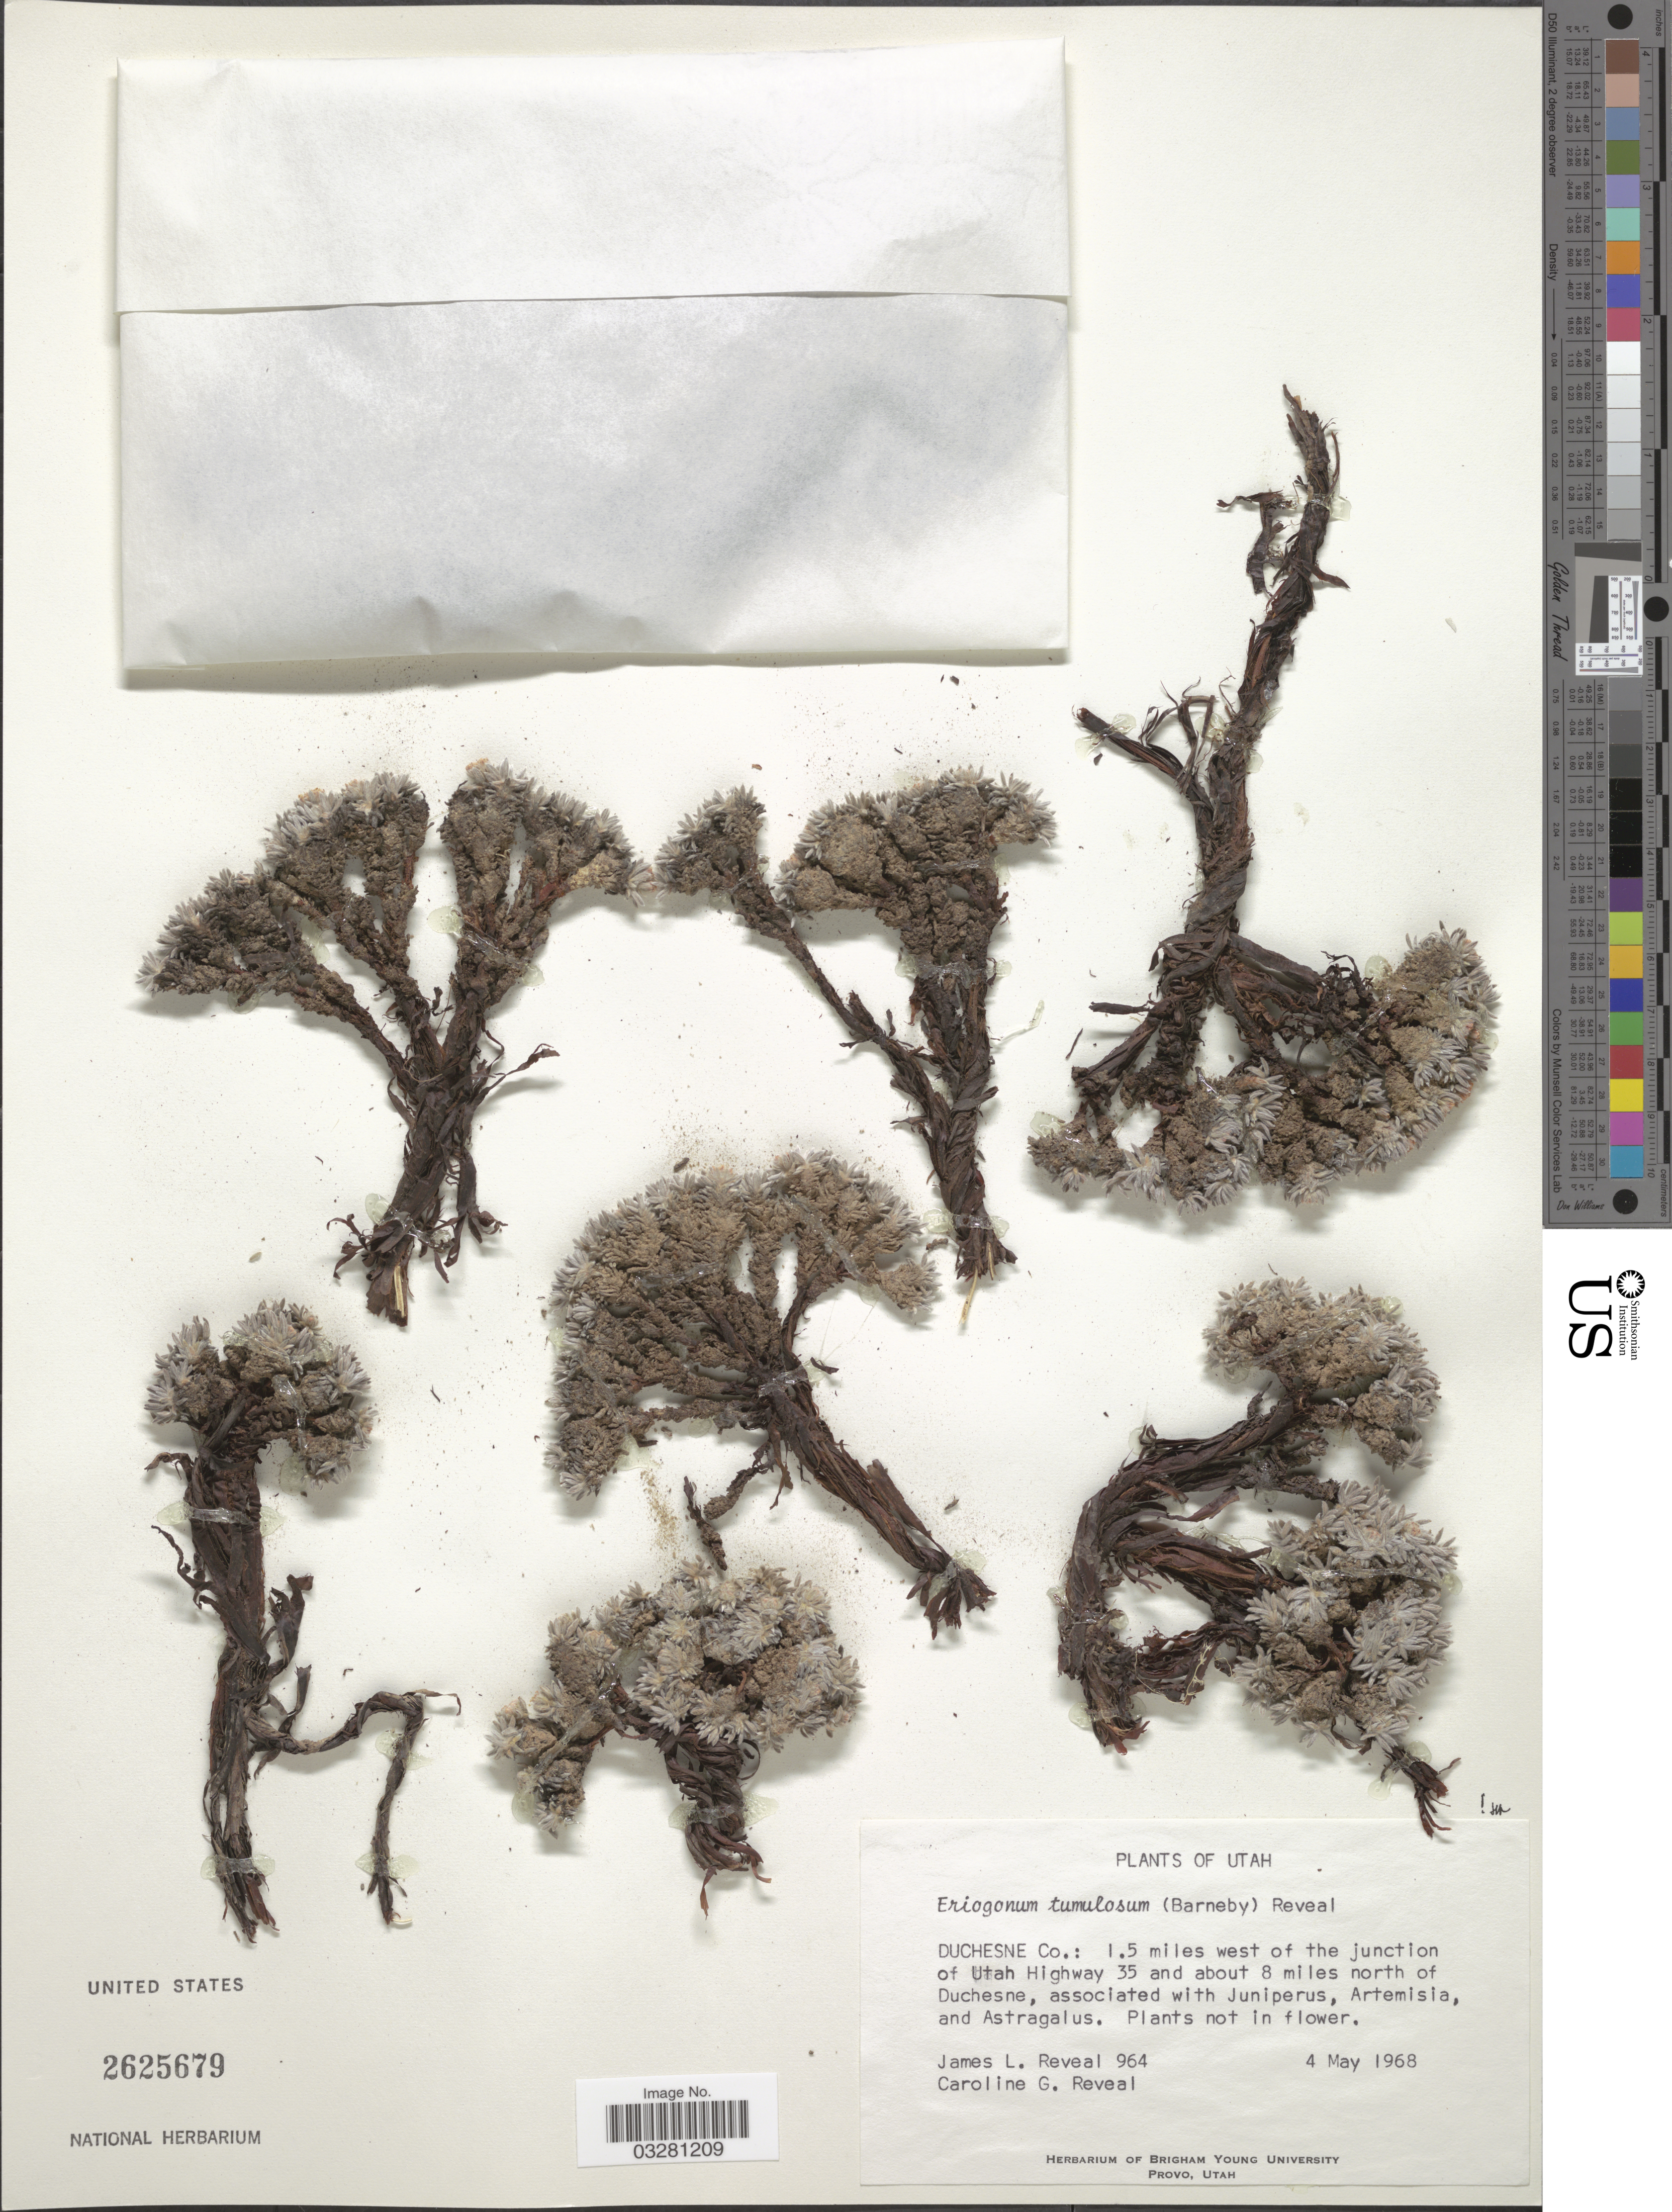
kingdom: Plantae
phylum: Tracheophyta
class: Magnoliopsida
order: Caryophyllales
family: Polygonaceae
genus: Eriogonum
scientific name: Eriogonum tumulosum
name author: (Barneby) Reveal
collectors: J. L. Reveal & C. G. Reveal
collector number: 964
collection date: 1968-05-04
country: United States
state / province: Utah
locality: Duchesne Co.: 1.5 miles west of the junction of Utah Highway 35 and about 8 miles north of Duchesne.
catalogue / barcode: US 2625679